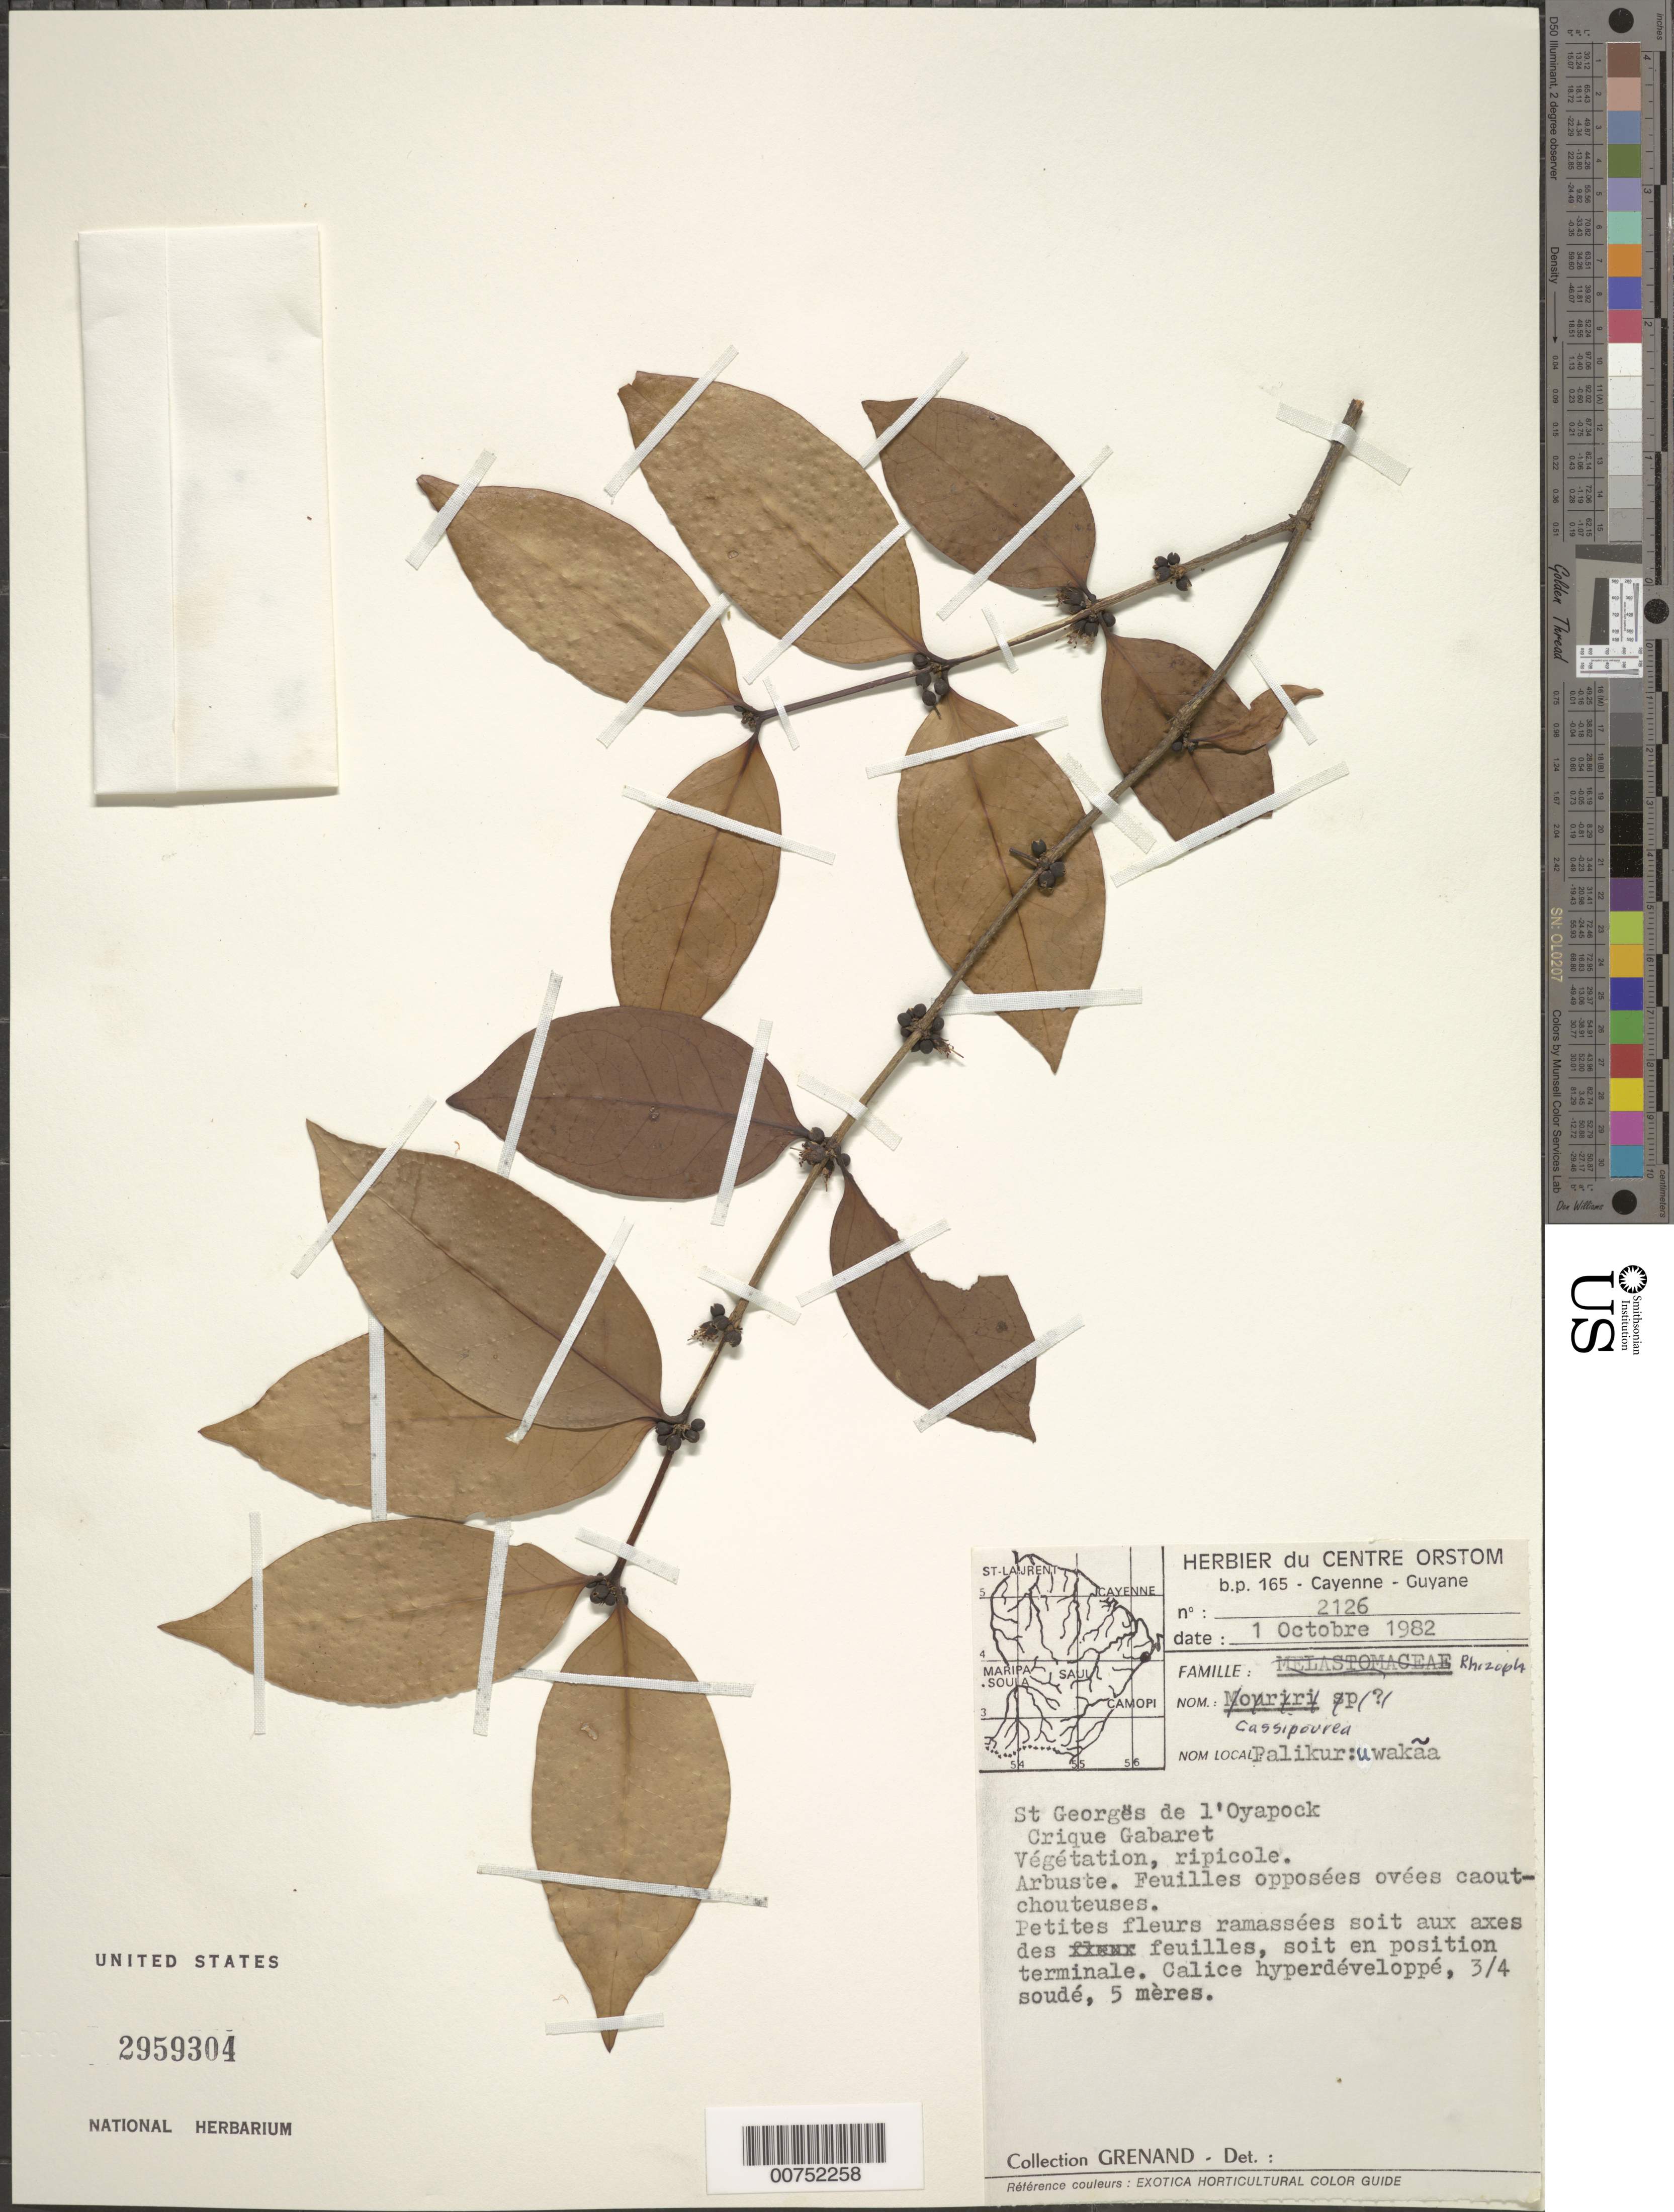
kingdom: Plantae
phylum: Tracheophyta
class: Magnoliopsida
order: Malpighiales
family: Rhizophoraceae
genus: Cassipourea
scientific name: Cassipourea sp.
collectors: P. Grenand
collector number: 2126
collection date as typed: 1-Oct-82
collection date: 1982-10-01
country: French Guiana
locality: St. Georges de l'Oyapock, Crique Gabaret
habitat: Vegetation ripicole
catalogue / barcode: US 2959304